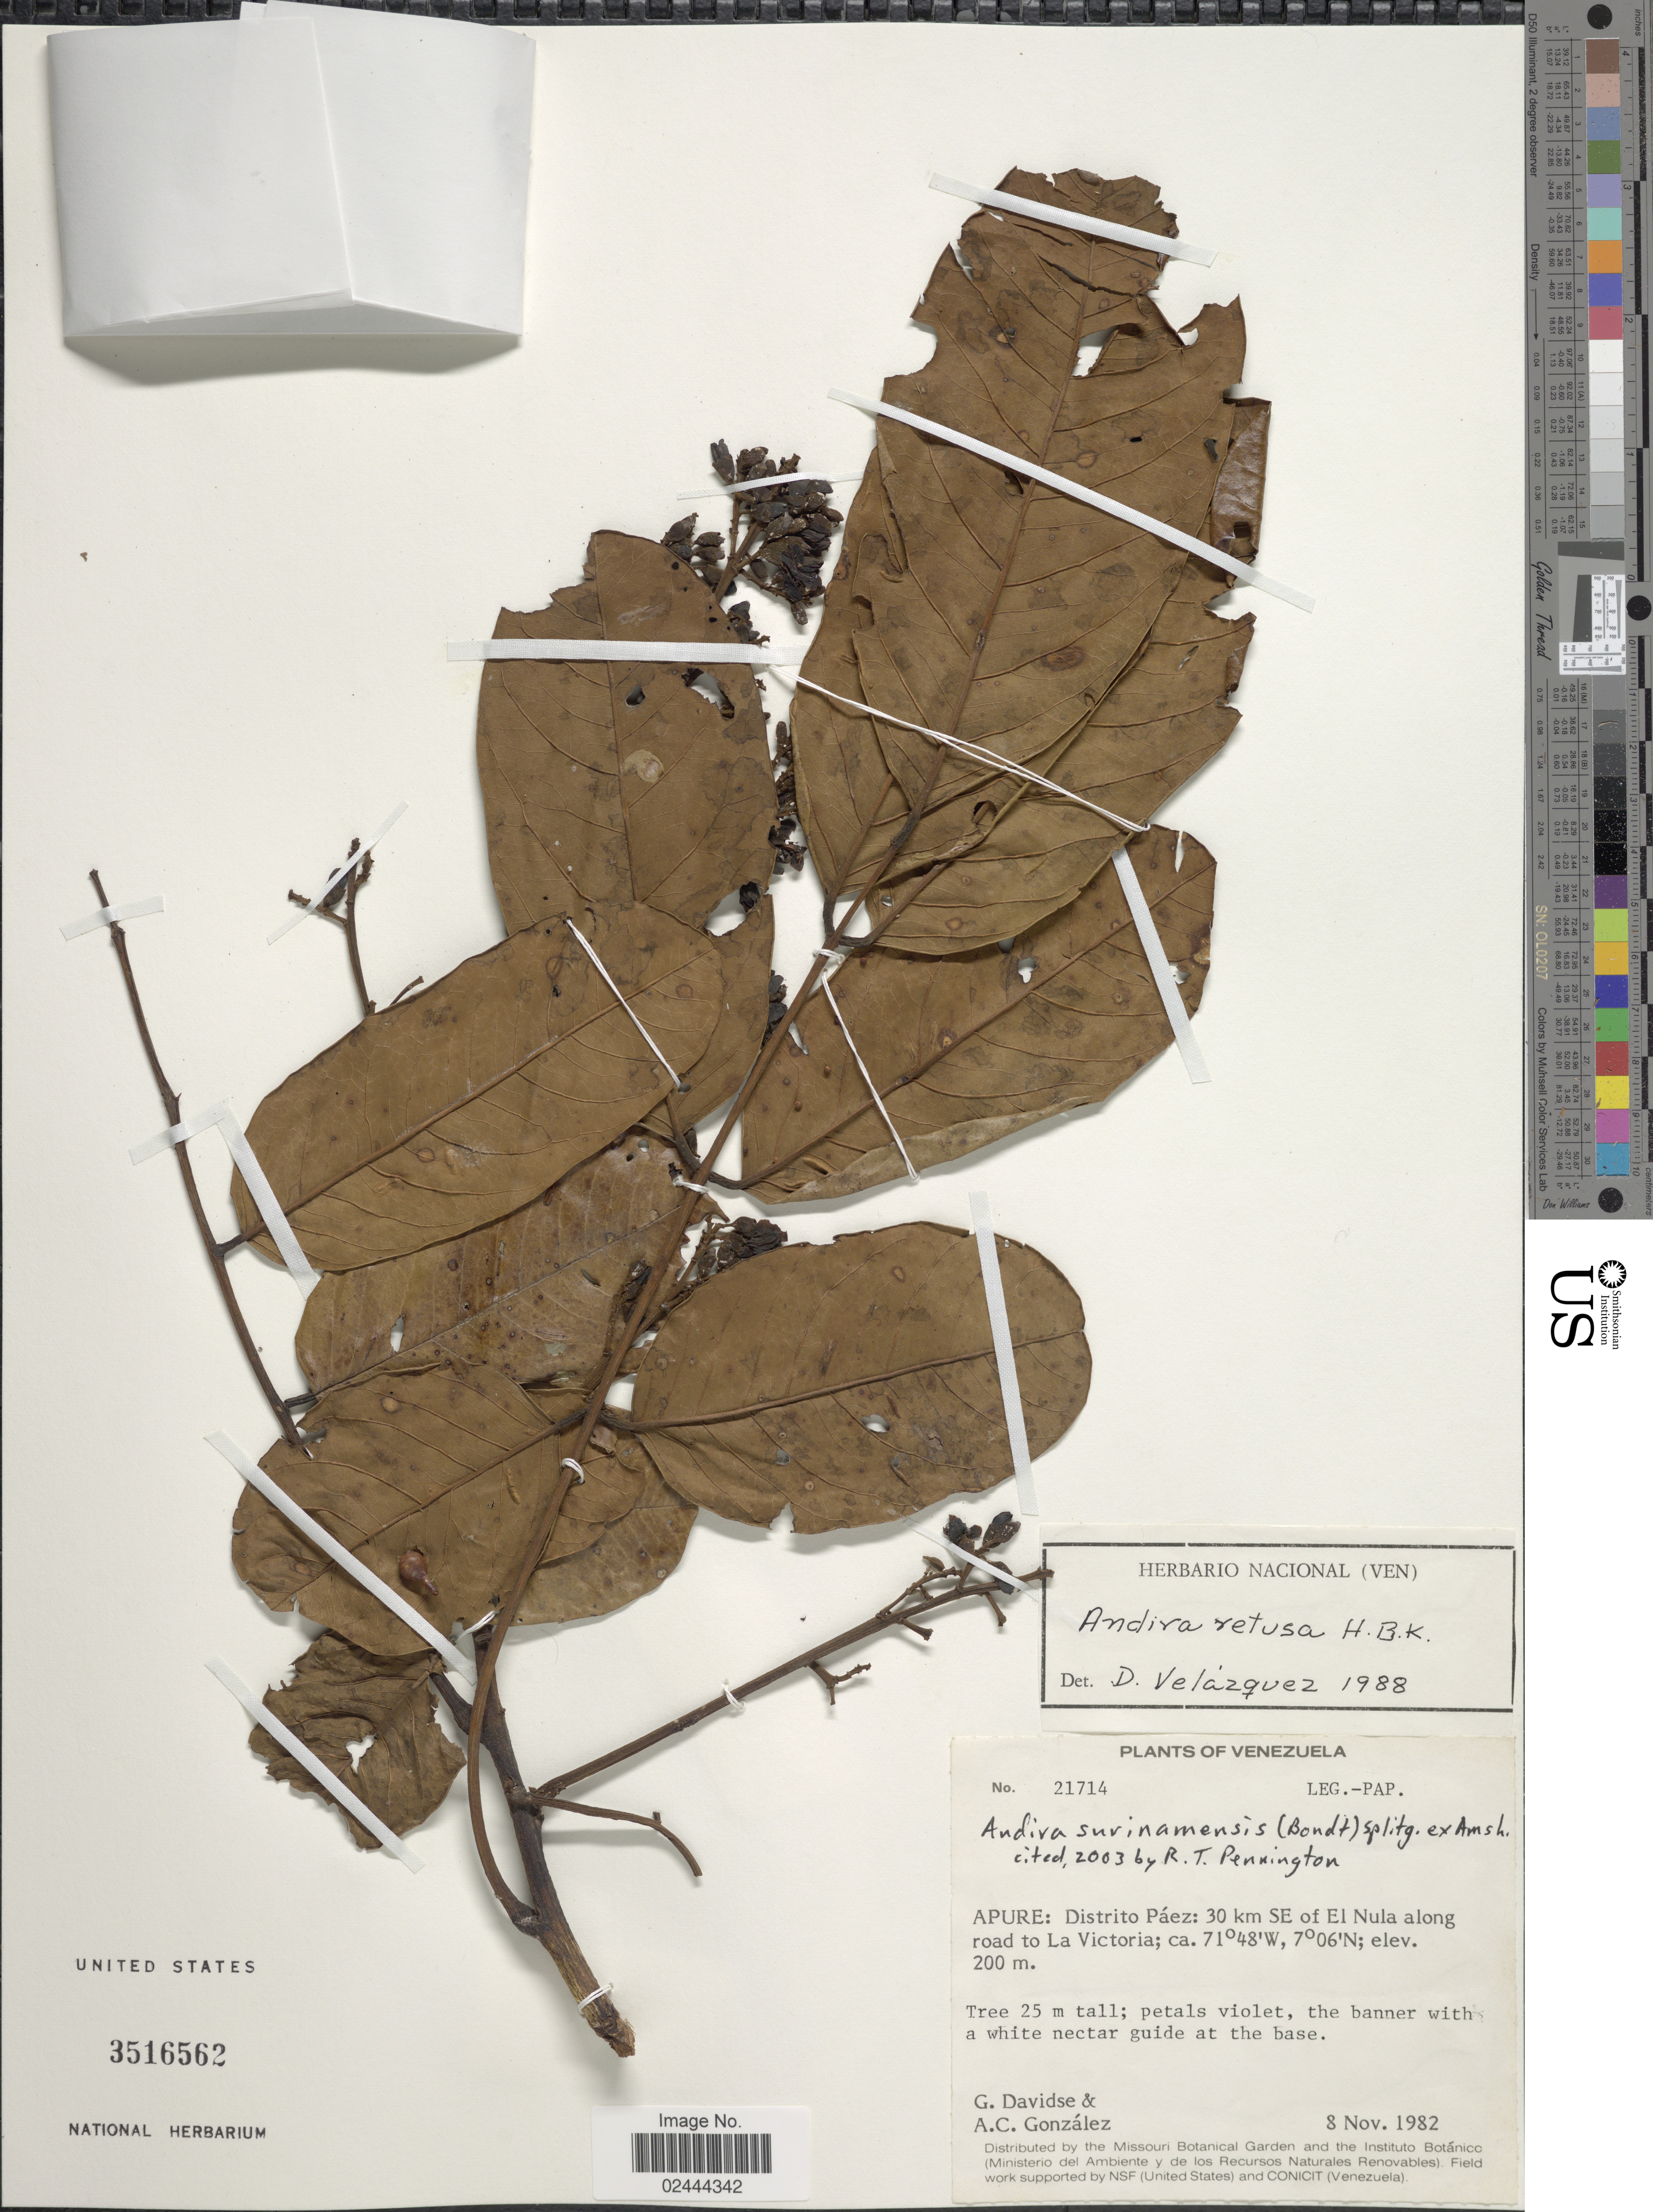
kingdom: Plantae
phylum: Tracheophyta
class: Magnoliopsida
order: Fabales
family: Fabaceae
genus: Andira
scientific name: Andira surinamensis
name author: (Bondt) Splitg. ex Amshoff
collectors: G. Davidse & A. C. González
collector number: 21714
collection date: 1982-11-08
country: Venezuela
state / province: Apure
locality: Distrito Paez, 30 km SE of El Nula along road to La Victoria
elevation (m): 200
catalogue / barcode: US 3516562